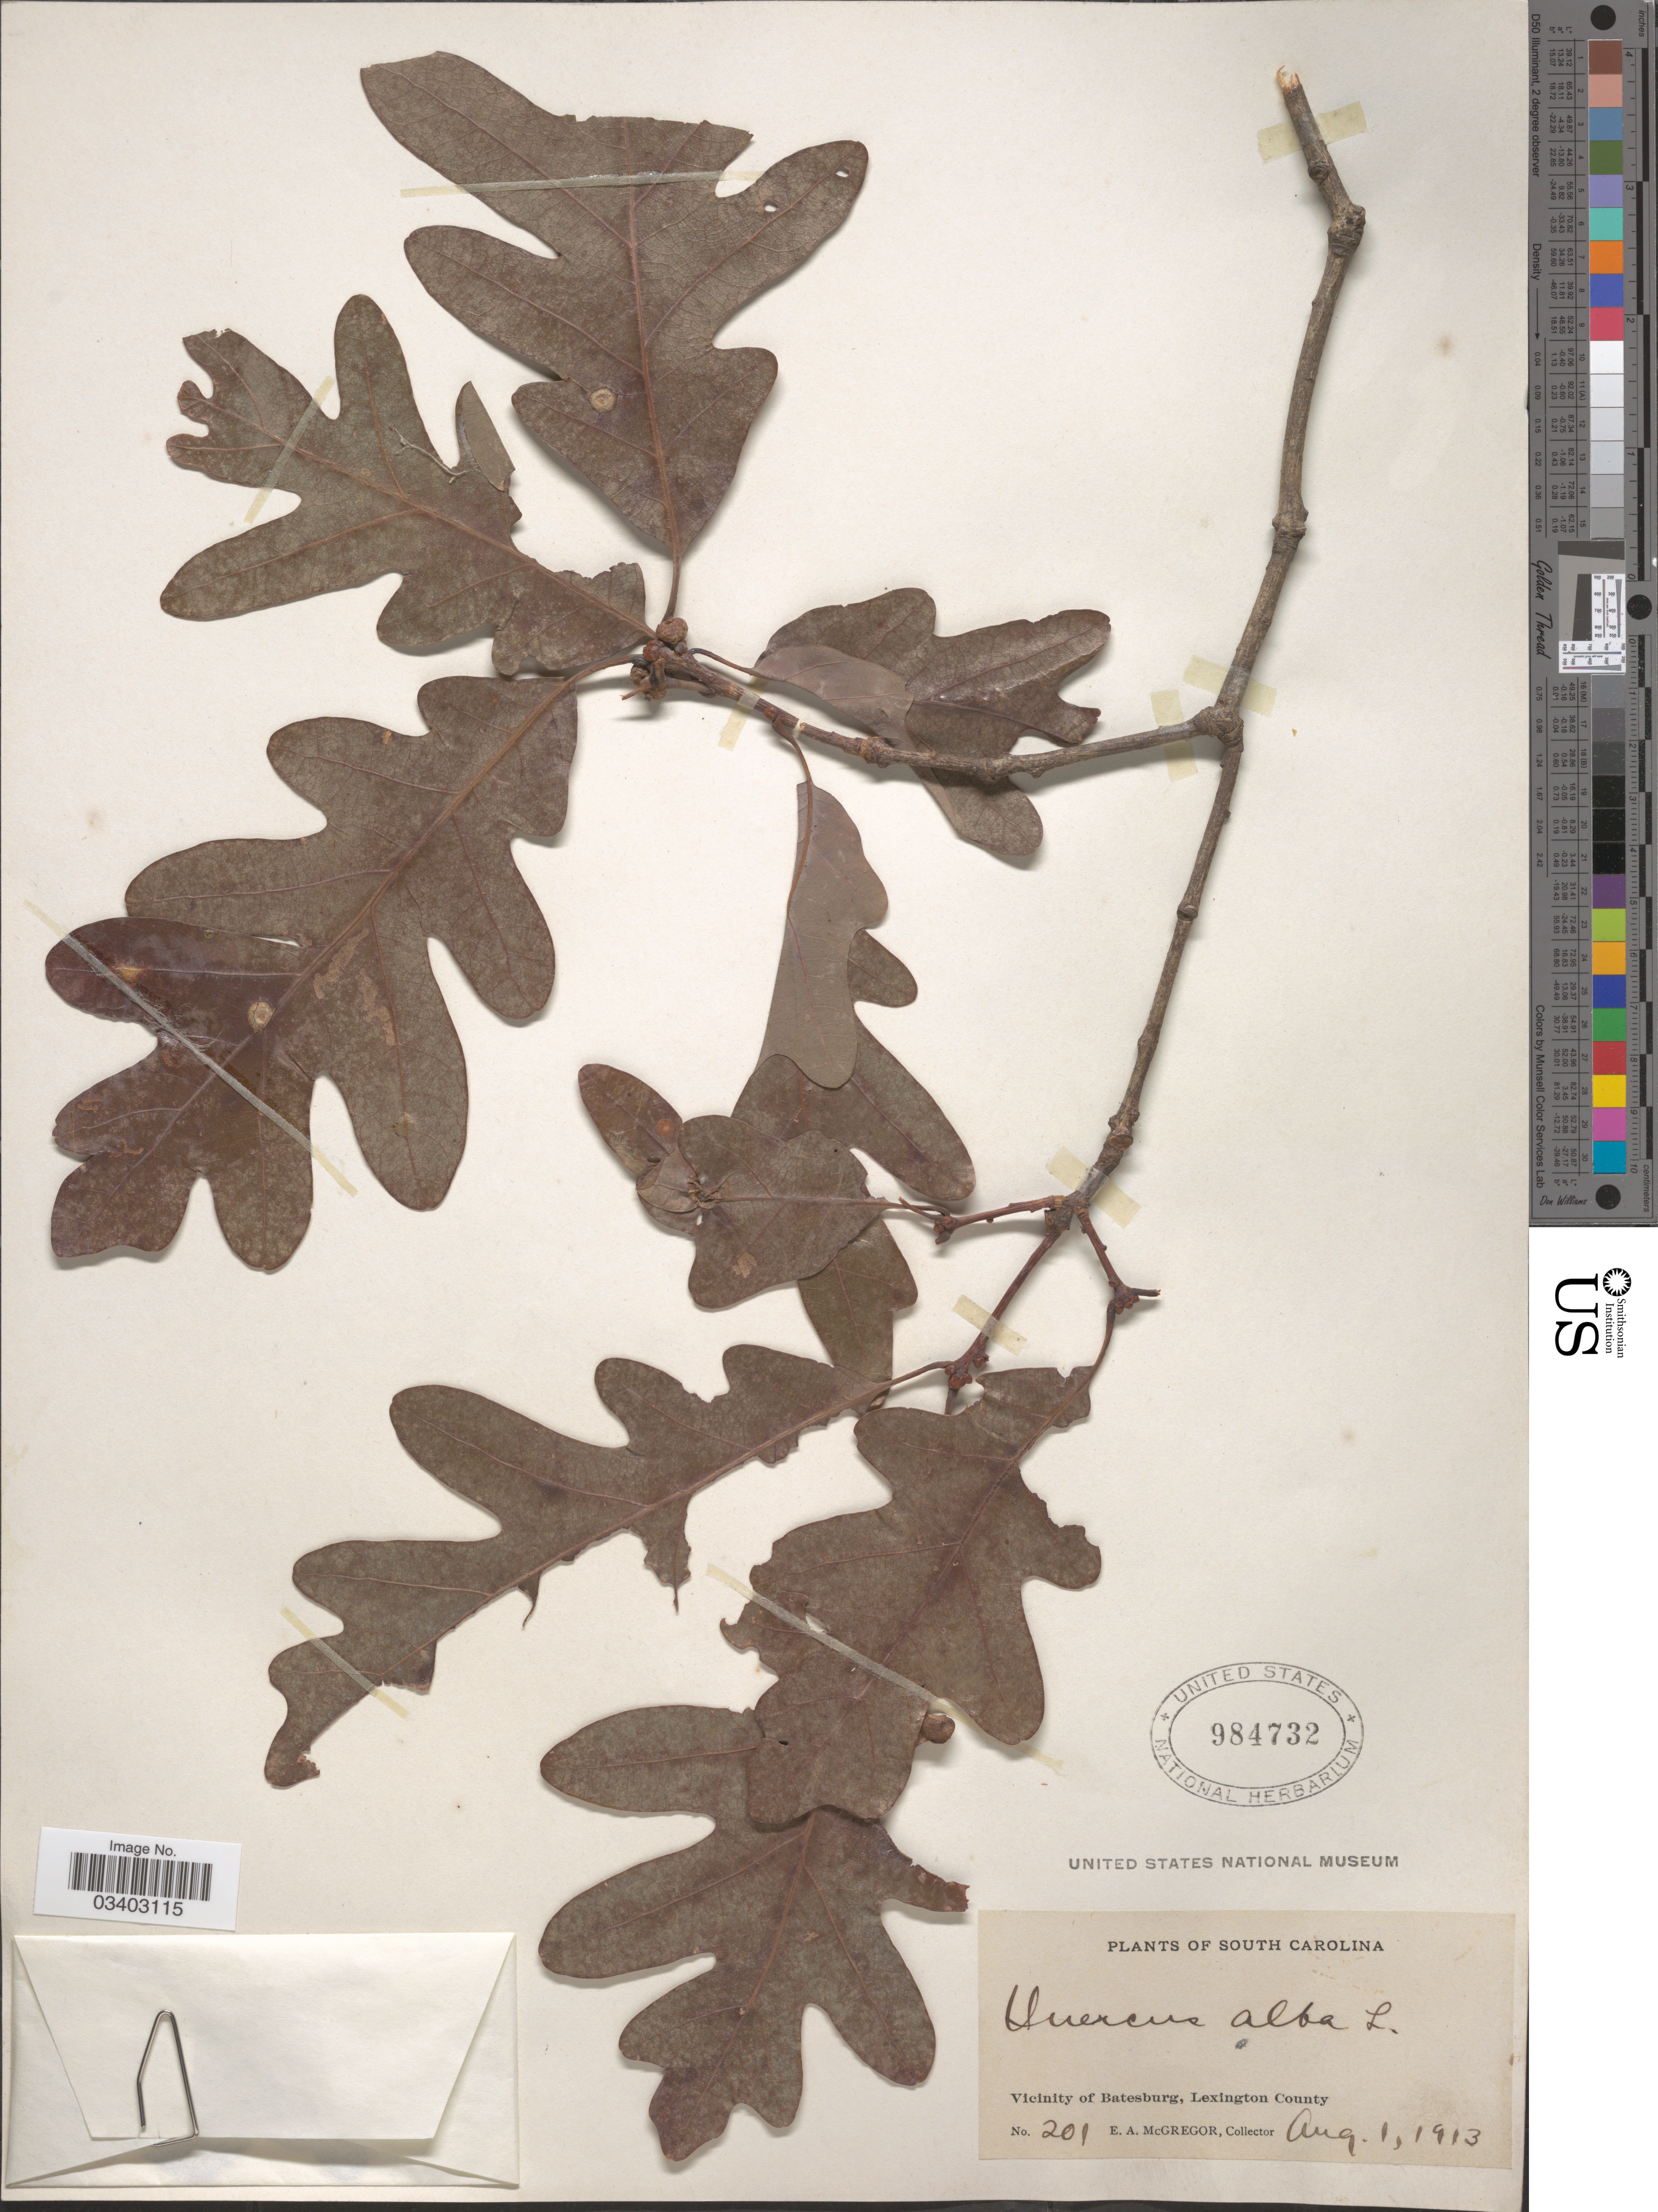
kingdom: Plantae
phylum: Tracheophyta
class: Magnoliopsida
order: Fagales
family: Fagaceae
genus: Quercus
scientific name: Quercus alba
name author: L.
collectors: E. A. McGregor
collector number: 201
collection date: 1913-08-01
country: United States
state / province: South Carolina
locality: Vicinity of Batesburg, Lexington County.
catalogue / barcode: US 984732